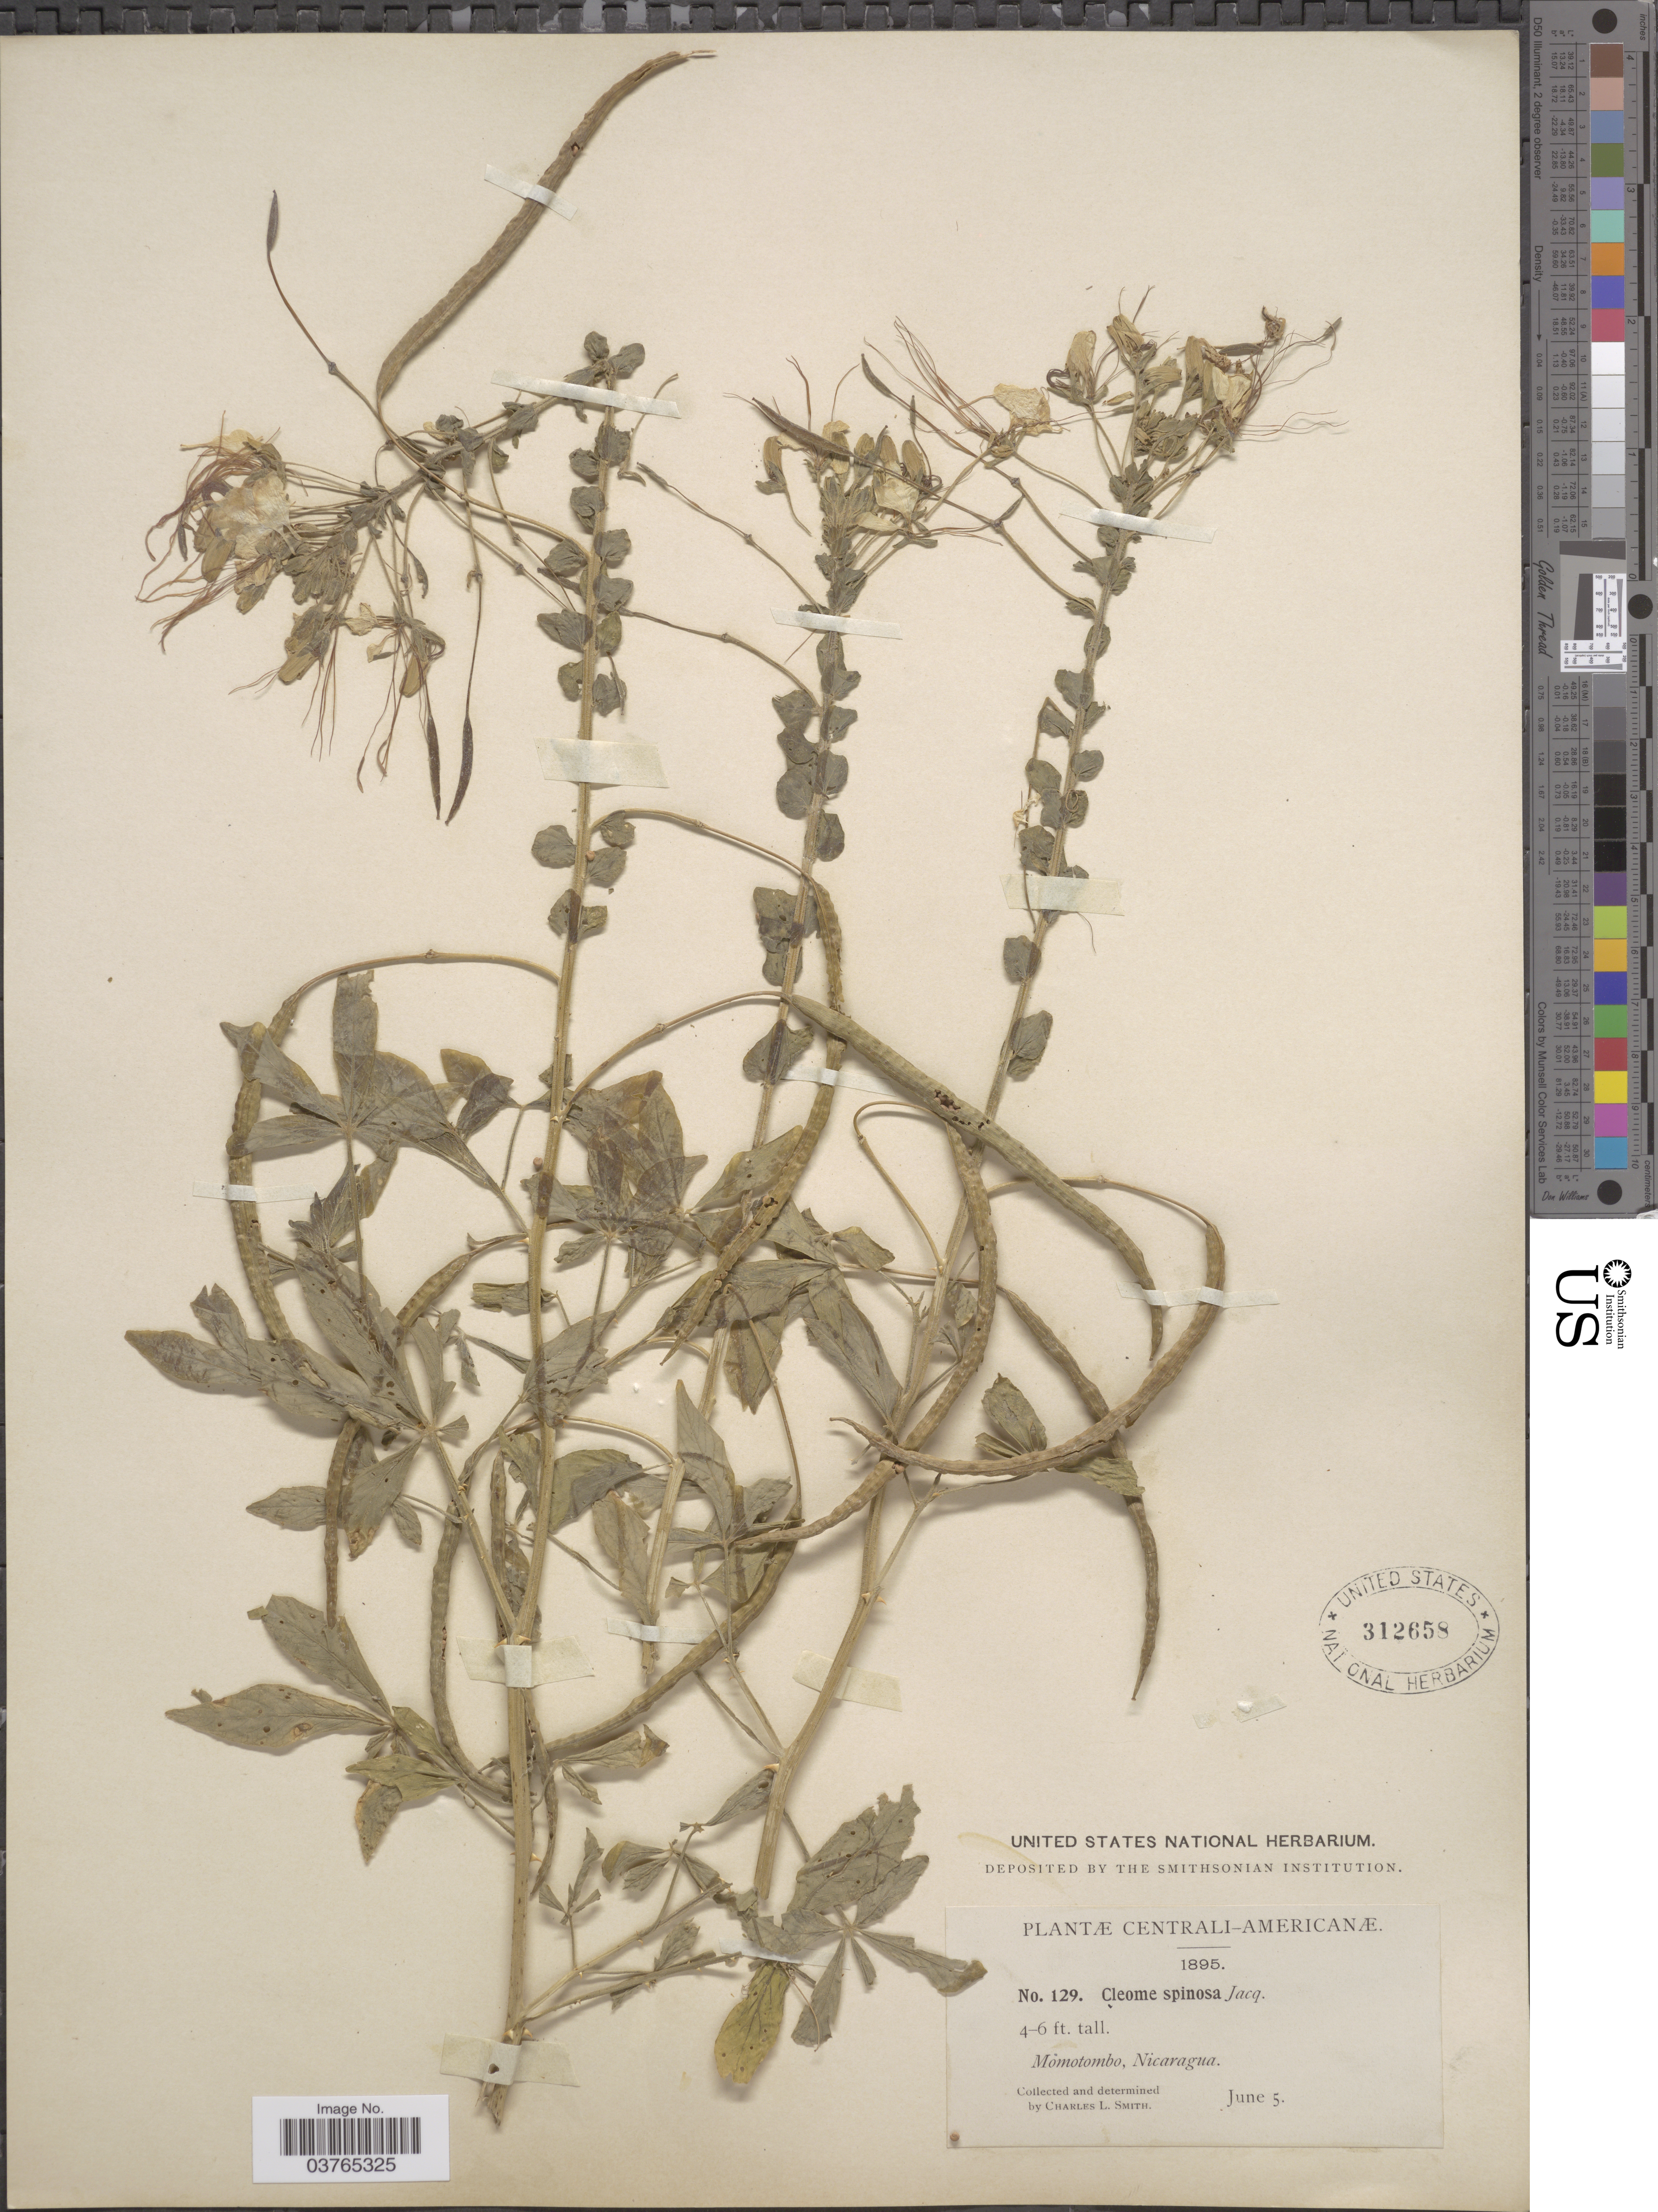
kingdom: Plantae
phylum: Tracheophyta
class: Magnoliopsida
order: Brassicales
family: Cleomaceae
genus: Tarenaya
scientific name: Tarenaya spinosa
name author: (Jacq.) Raf.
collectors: C. L. Smith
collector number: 129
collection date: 1895-06-05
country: Nicaragua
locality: Centrali-Americanæ. Momotombo.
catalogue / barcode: US 312658